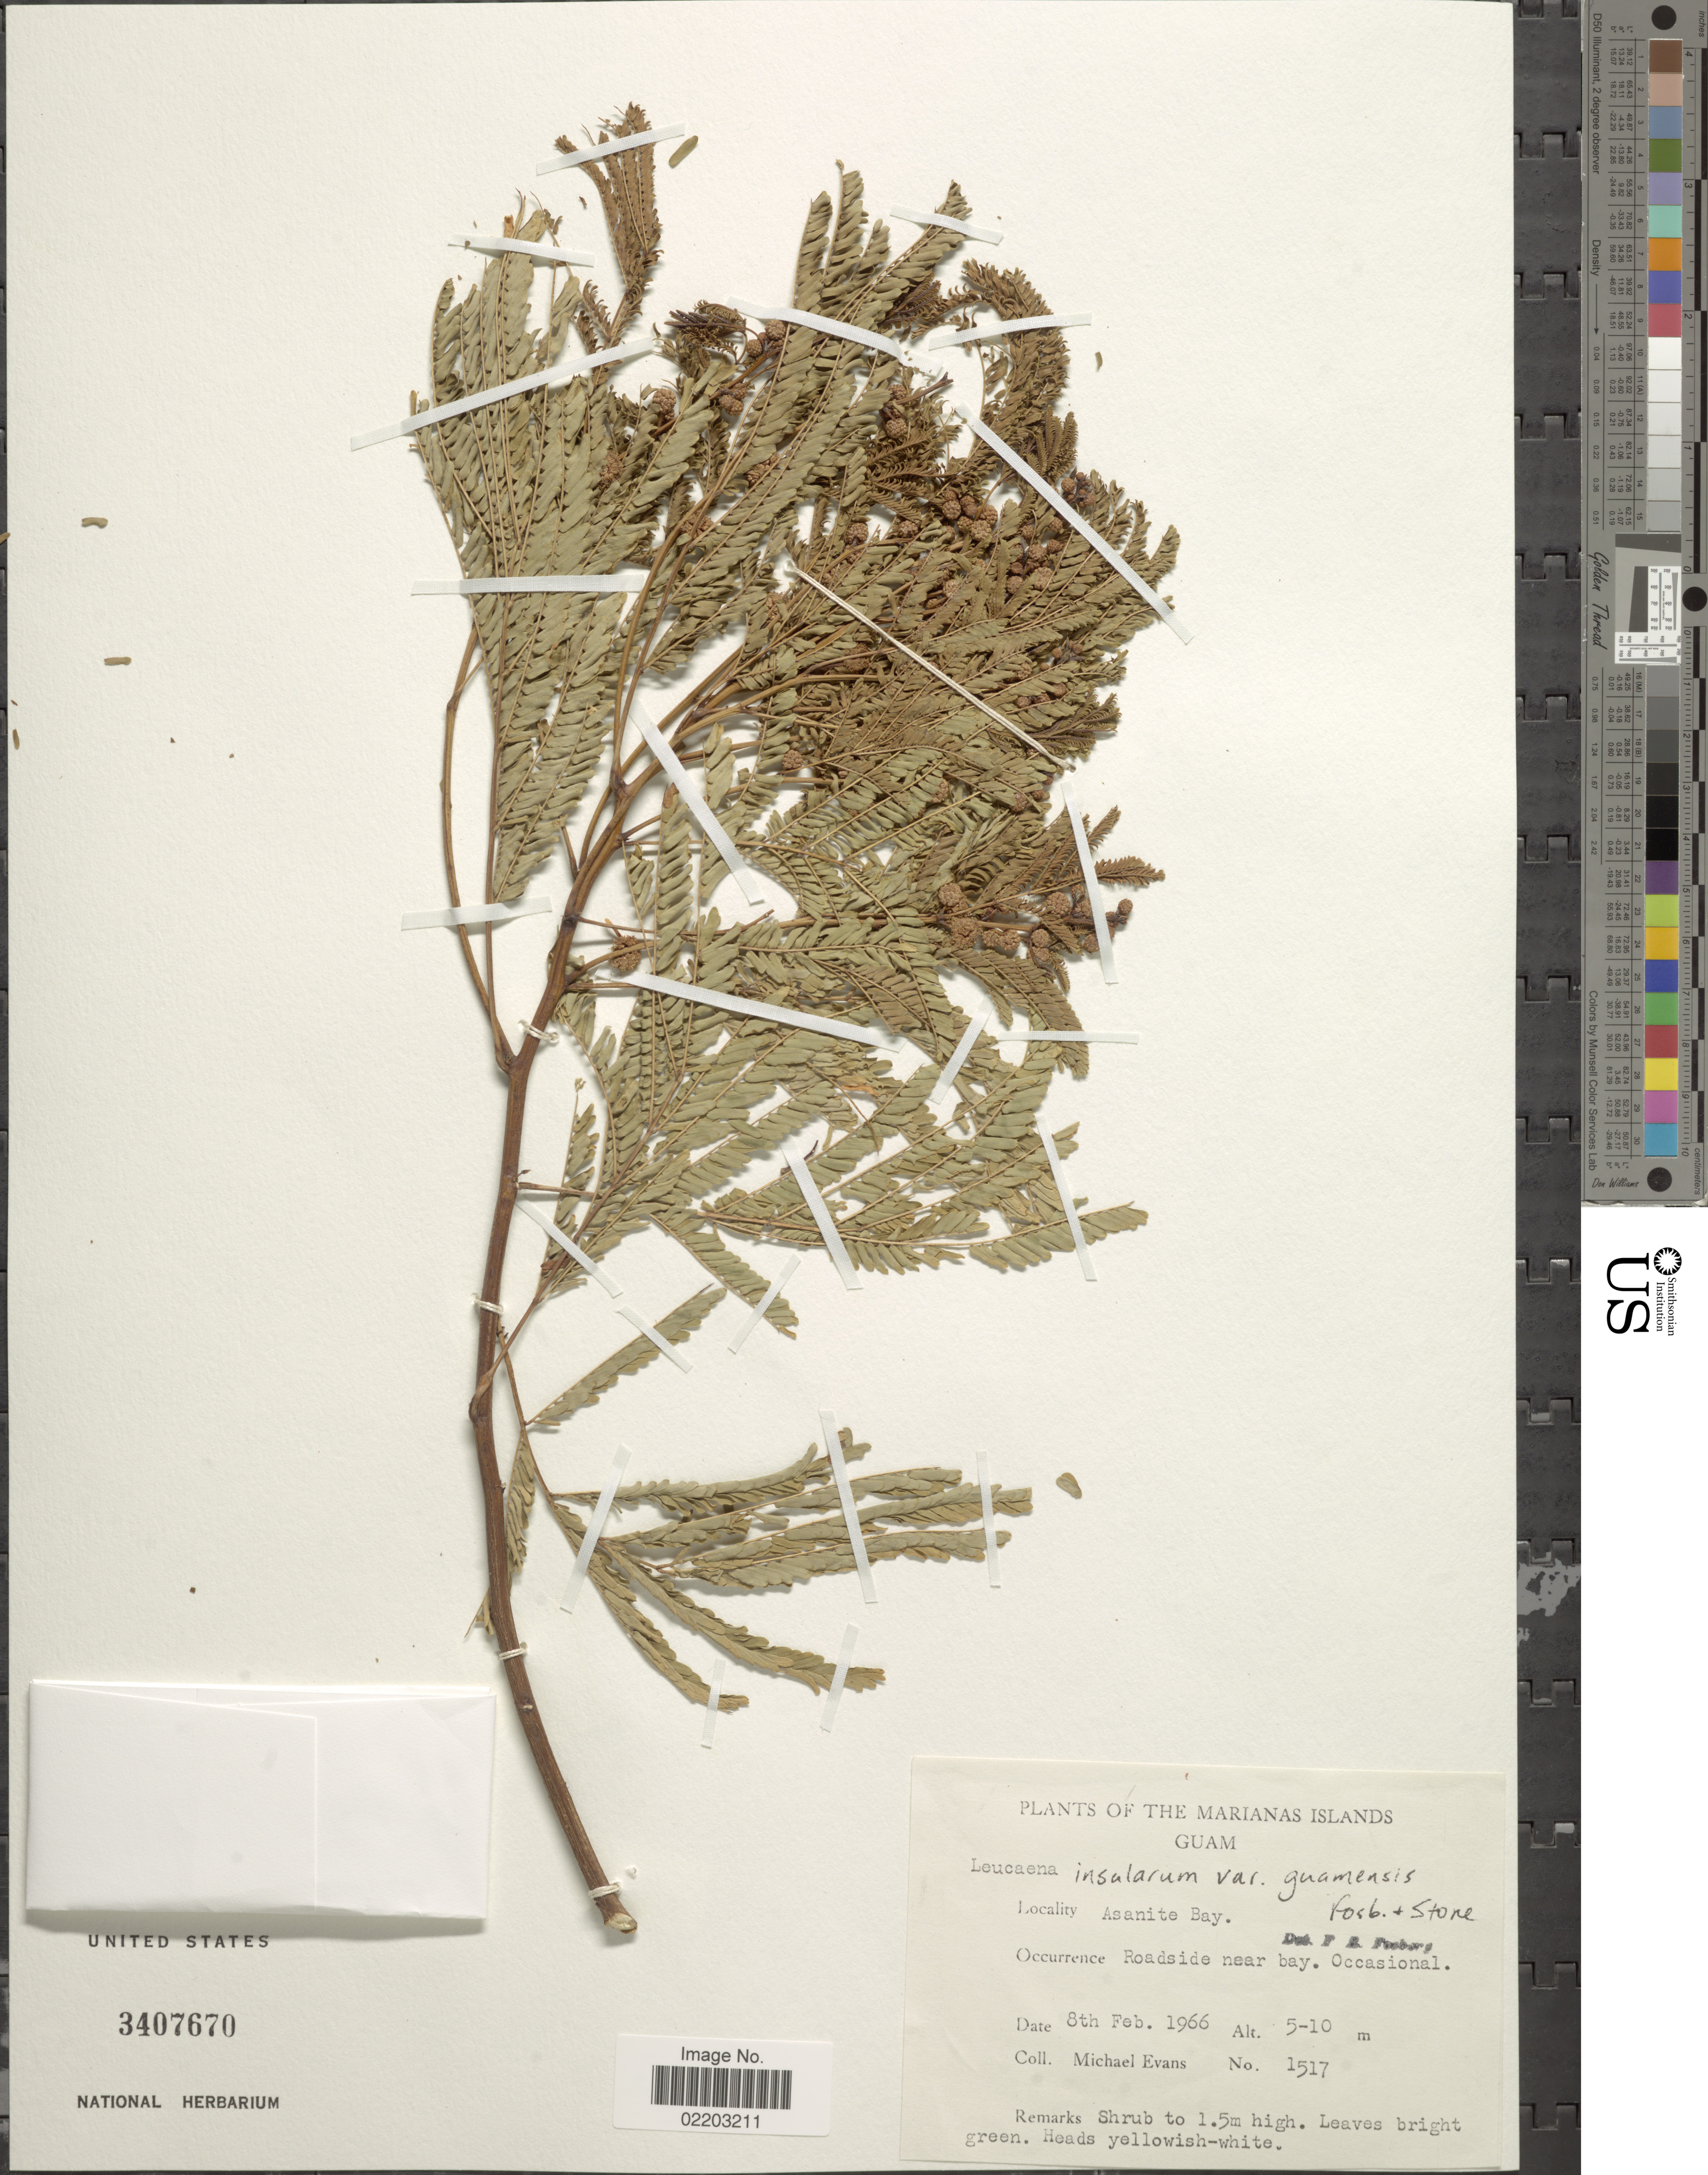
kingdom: Plantae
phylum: Tracheophyta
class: Magnoliopsida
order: Fabales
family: Fabaceae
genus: Schleinitzia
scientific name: Schleinitzia fosbergii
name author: Nevl. & Niez.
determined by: Wagner, W. L., (BOT), Smithsonian Institution - National Museum of Natural History (UNITED STATES)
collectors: M. Evans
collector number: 1517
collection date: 1966-02-08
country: Guam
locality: The Mariana Islands, Asanite Bay, Roadside near bay. Occasional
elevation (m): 5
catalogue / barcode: US 3407670